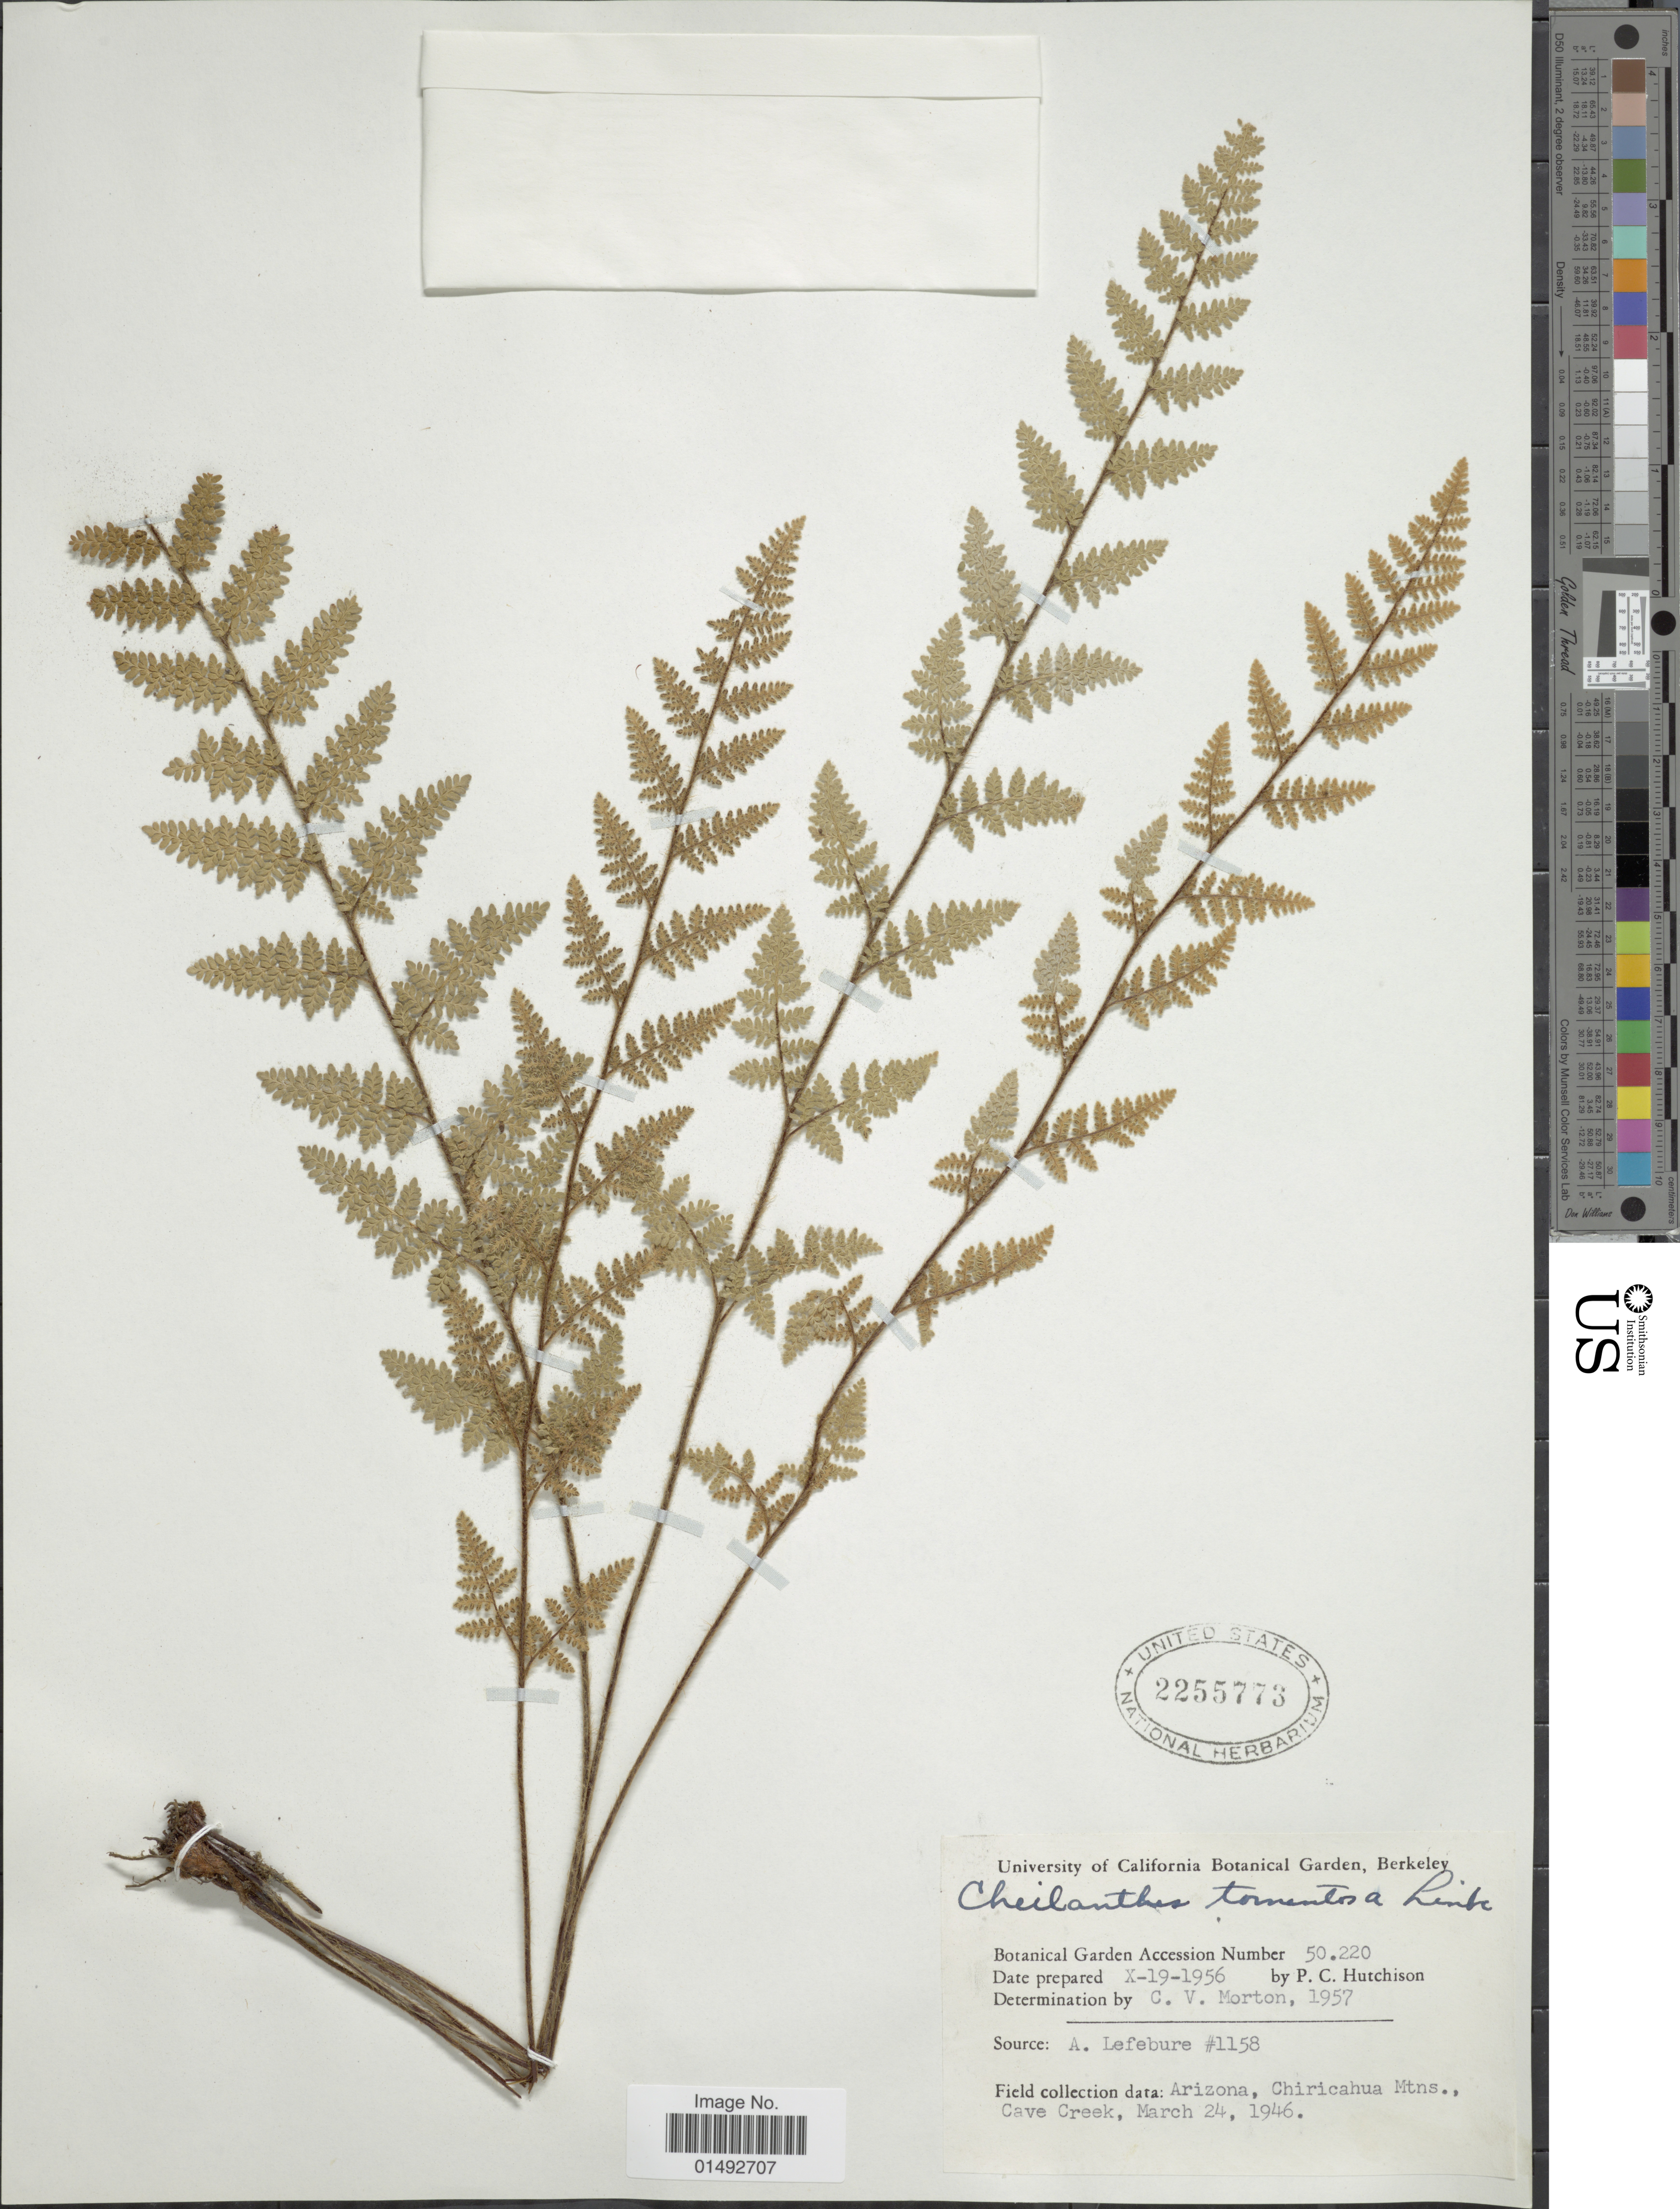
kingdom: Plantae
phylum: Tracheophyta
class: Polypodiopsida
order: Polypodiales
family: Pteridaceae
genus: Myriopteris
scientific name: Myriopteris tomentosa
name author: (Link) Fée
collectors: P. C. Hutchison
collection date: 1956-10-19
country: United States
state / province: California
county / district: Alameda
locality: University of California Botanical Garden, Berkeley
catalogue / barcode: US 2255773